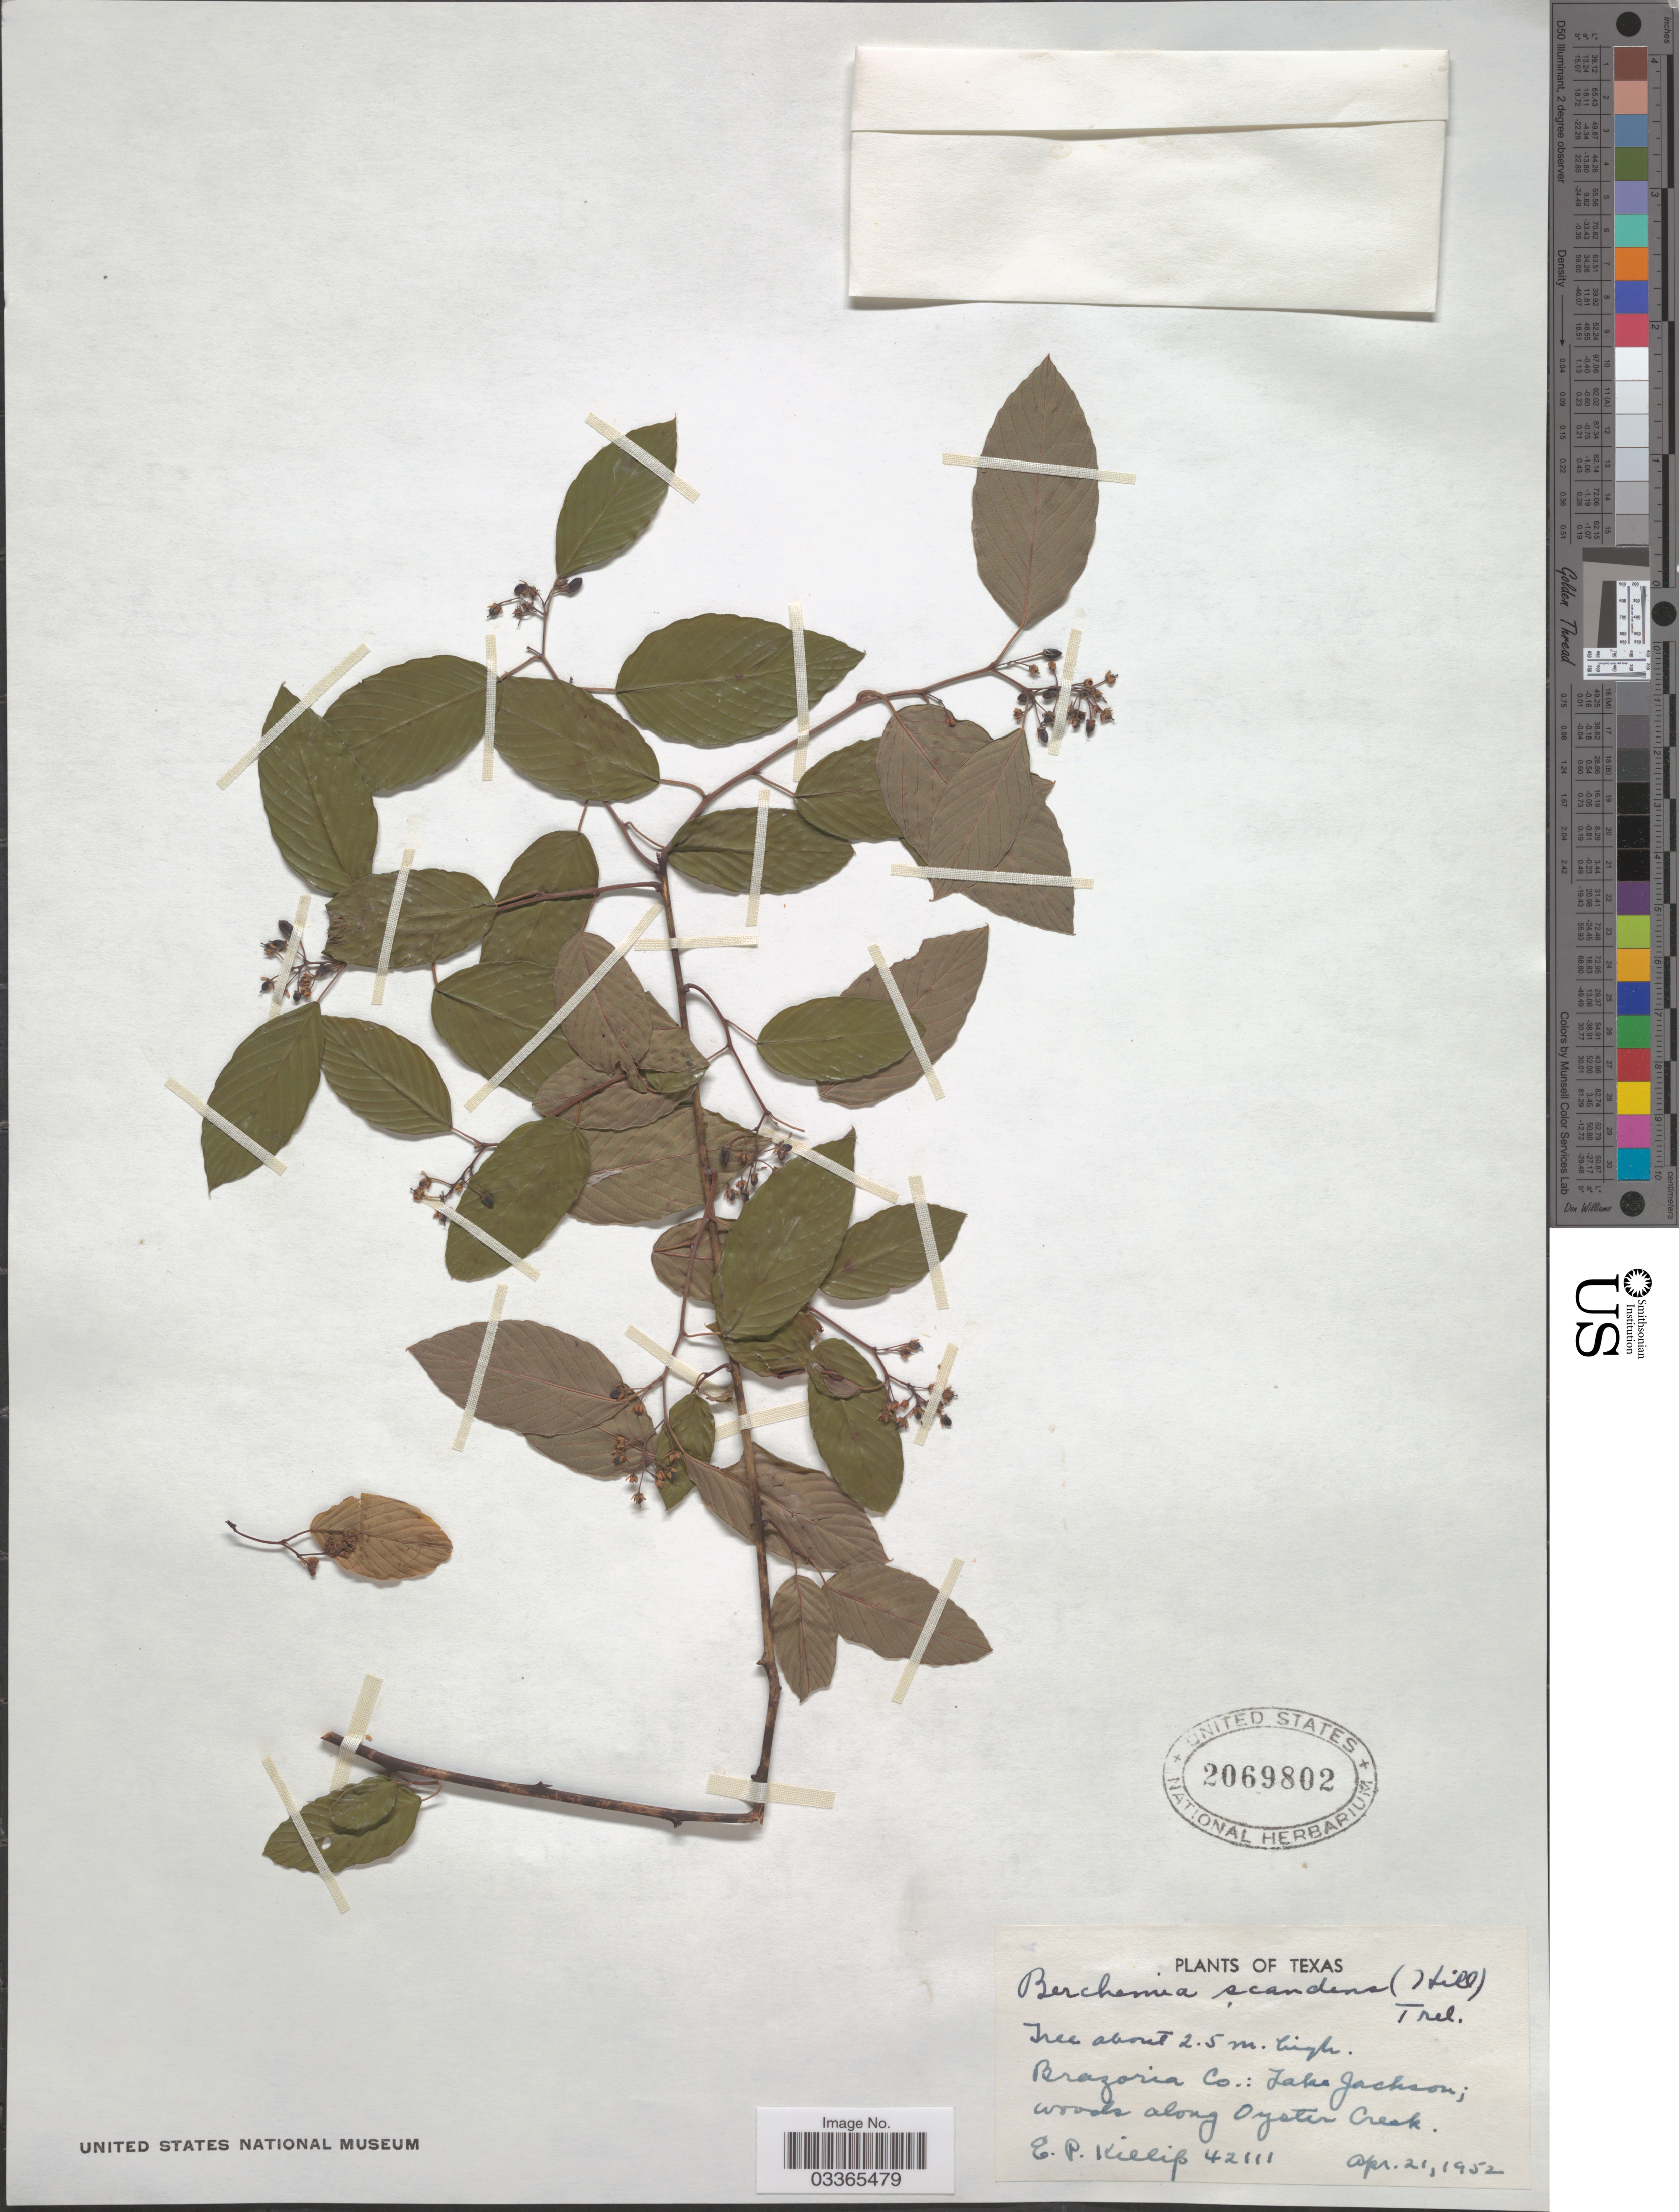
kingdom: Plantae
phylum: Tracheophyta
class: Magnoliopsida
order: Rosales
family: Rhamnaceae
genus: Berchemia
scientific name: Berchemia scandens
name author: (Hill) K. Koch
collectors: E. P. Killip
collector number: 42111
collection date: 1952-04-21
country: United States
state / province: Texas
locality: Brazoria Co.: Lake Jackson; woods along Oyster Creek.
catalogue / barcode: US 2069802